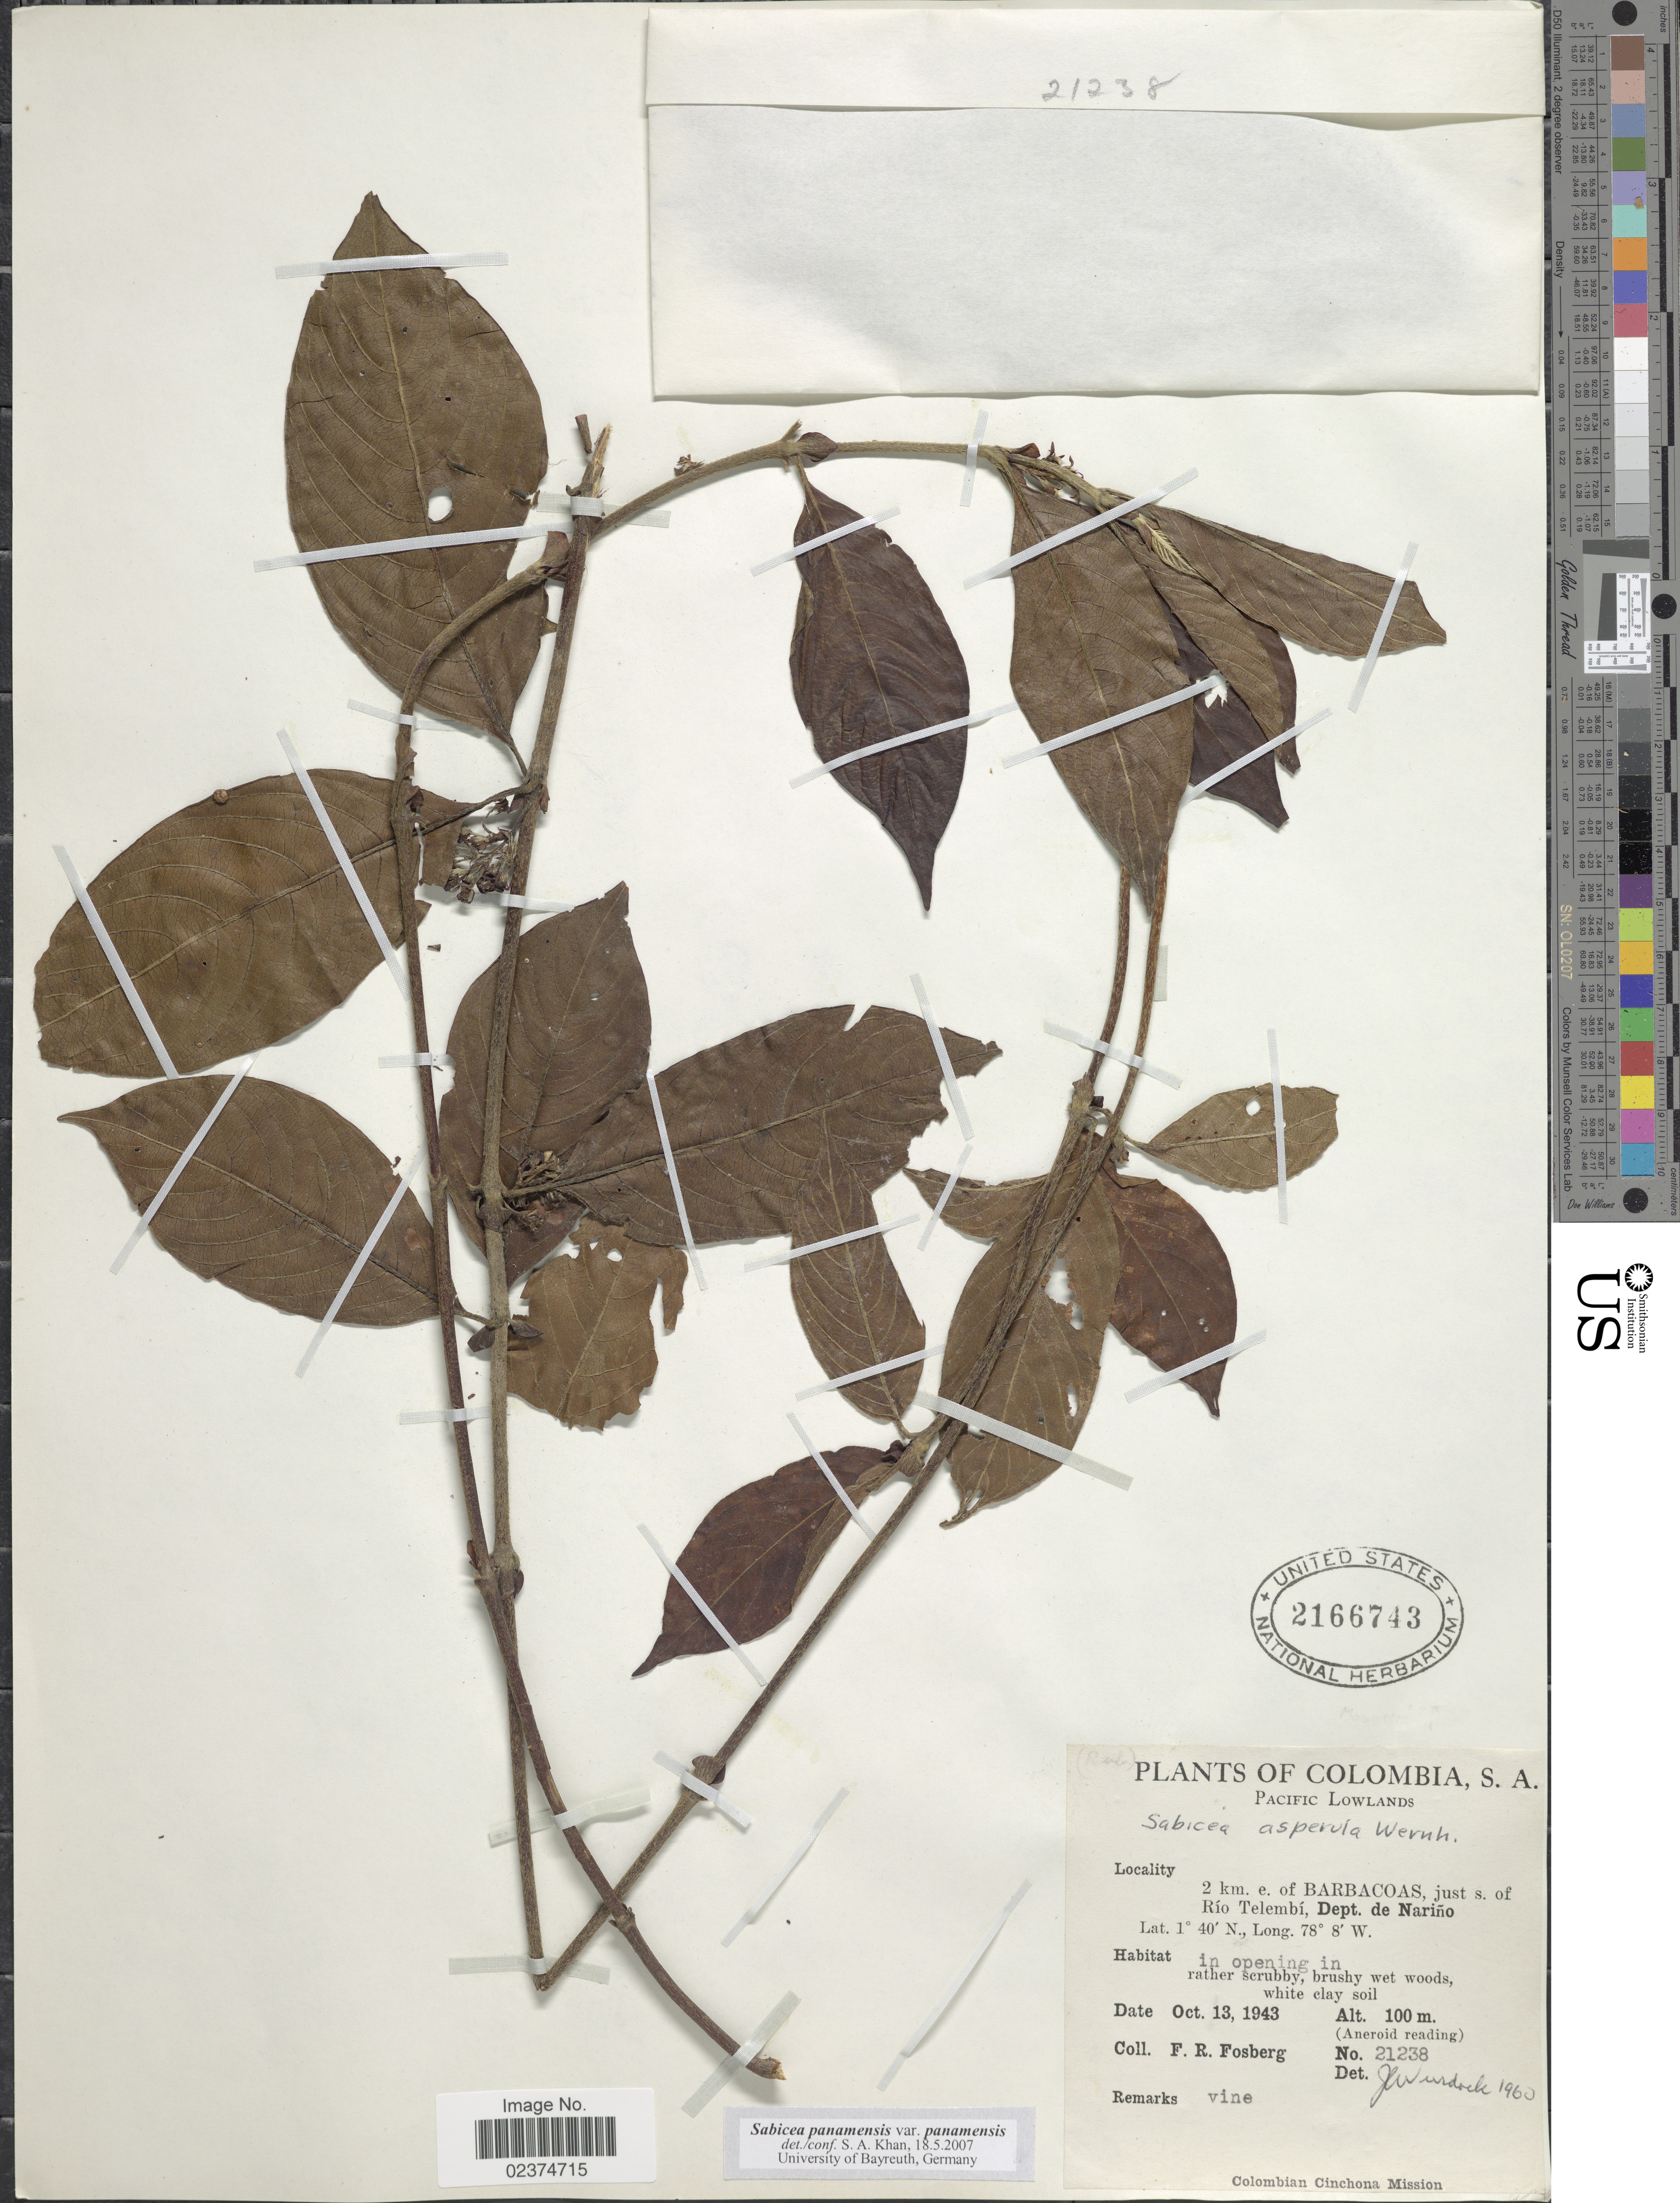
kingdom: Plantae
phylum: Tracheophyta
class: Magnoliopsida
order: Gentianales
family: Rubiaceae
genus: Sabicea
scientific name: Sabicea panamensis var. panamensis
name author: Wernham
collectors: F. R. Fosberg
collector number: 21238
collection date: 1943-10-13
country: Colombia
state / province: Nariño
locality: Pacific Lowlands, 2 km. e. of Barbacoas, just s. of Rio Telembi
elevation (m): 100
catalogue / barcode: US 2166743